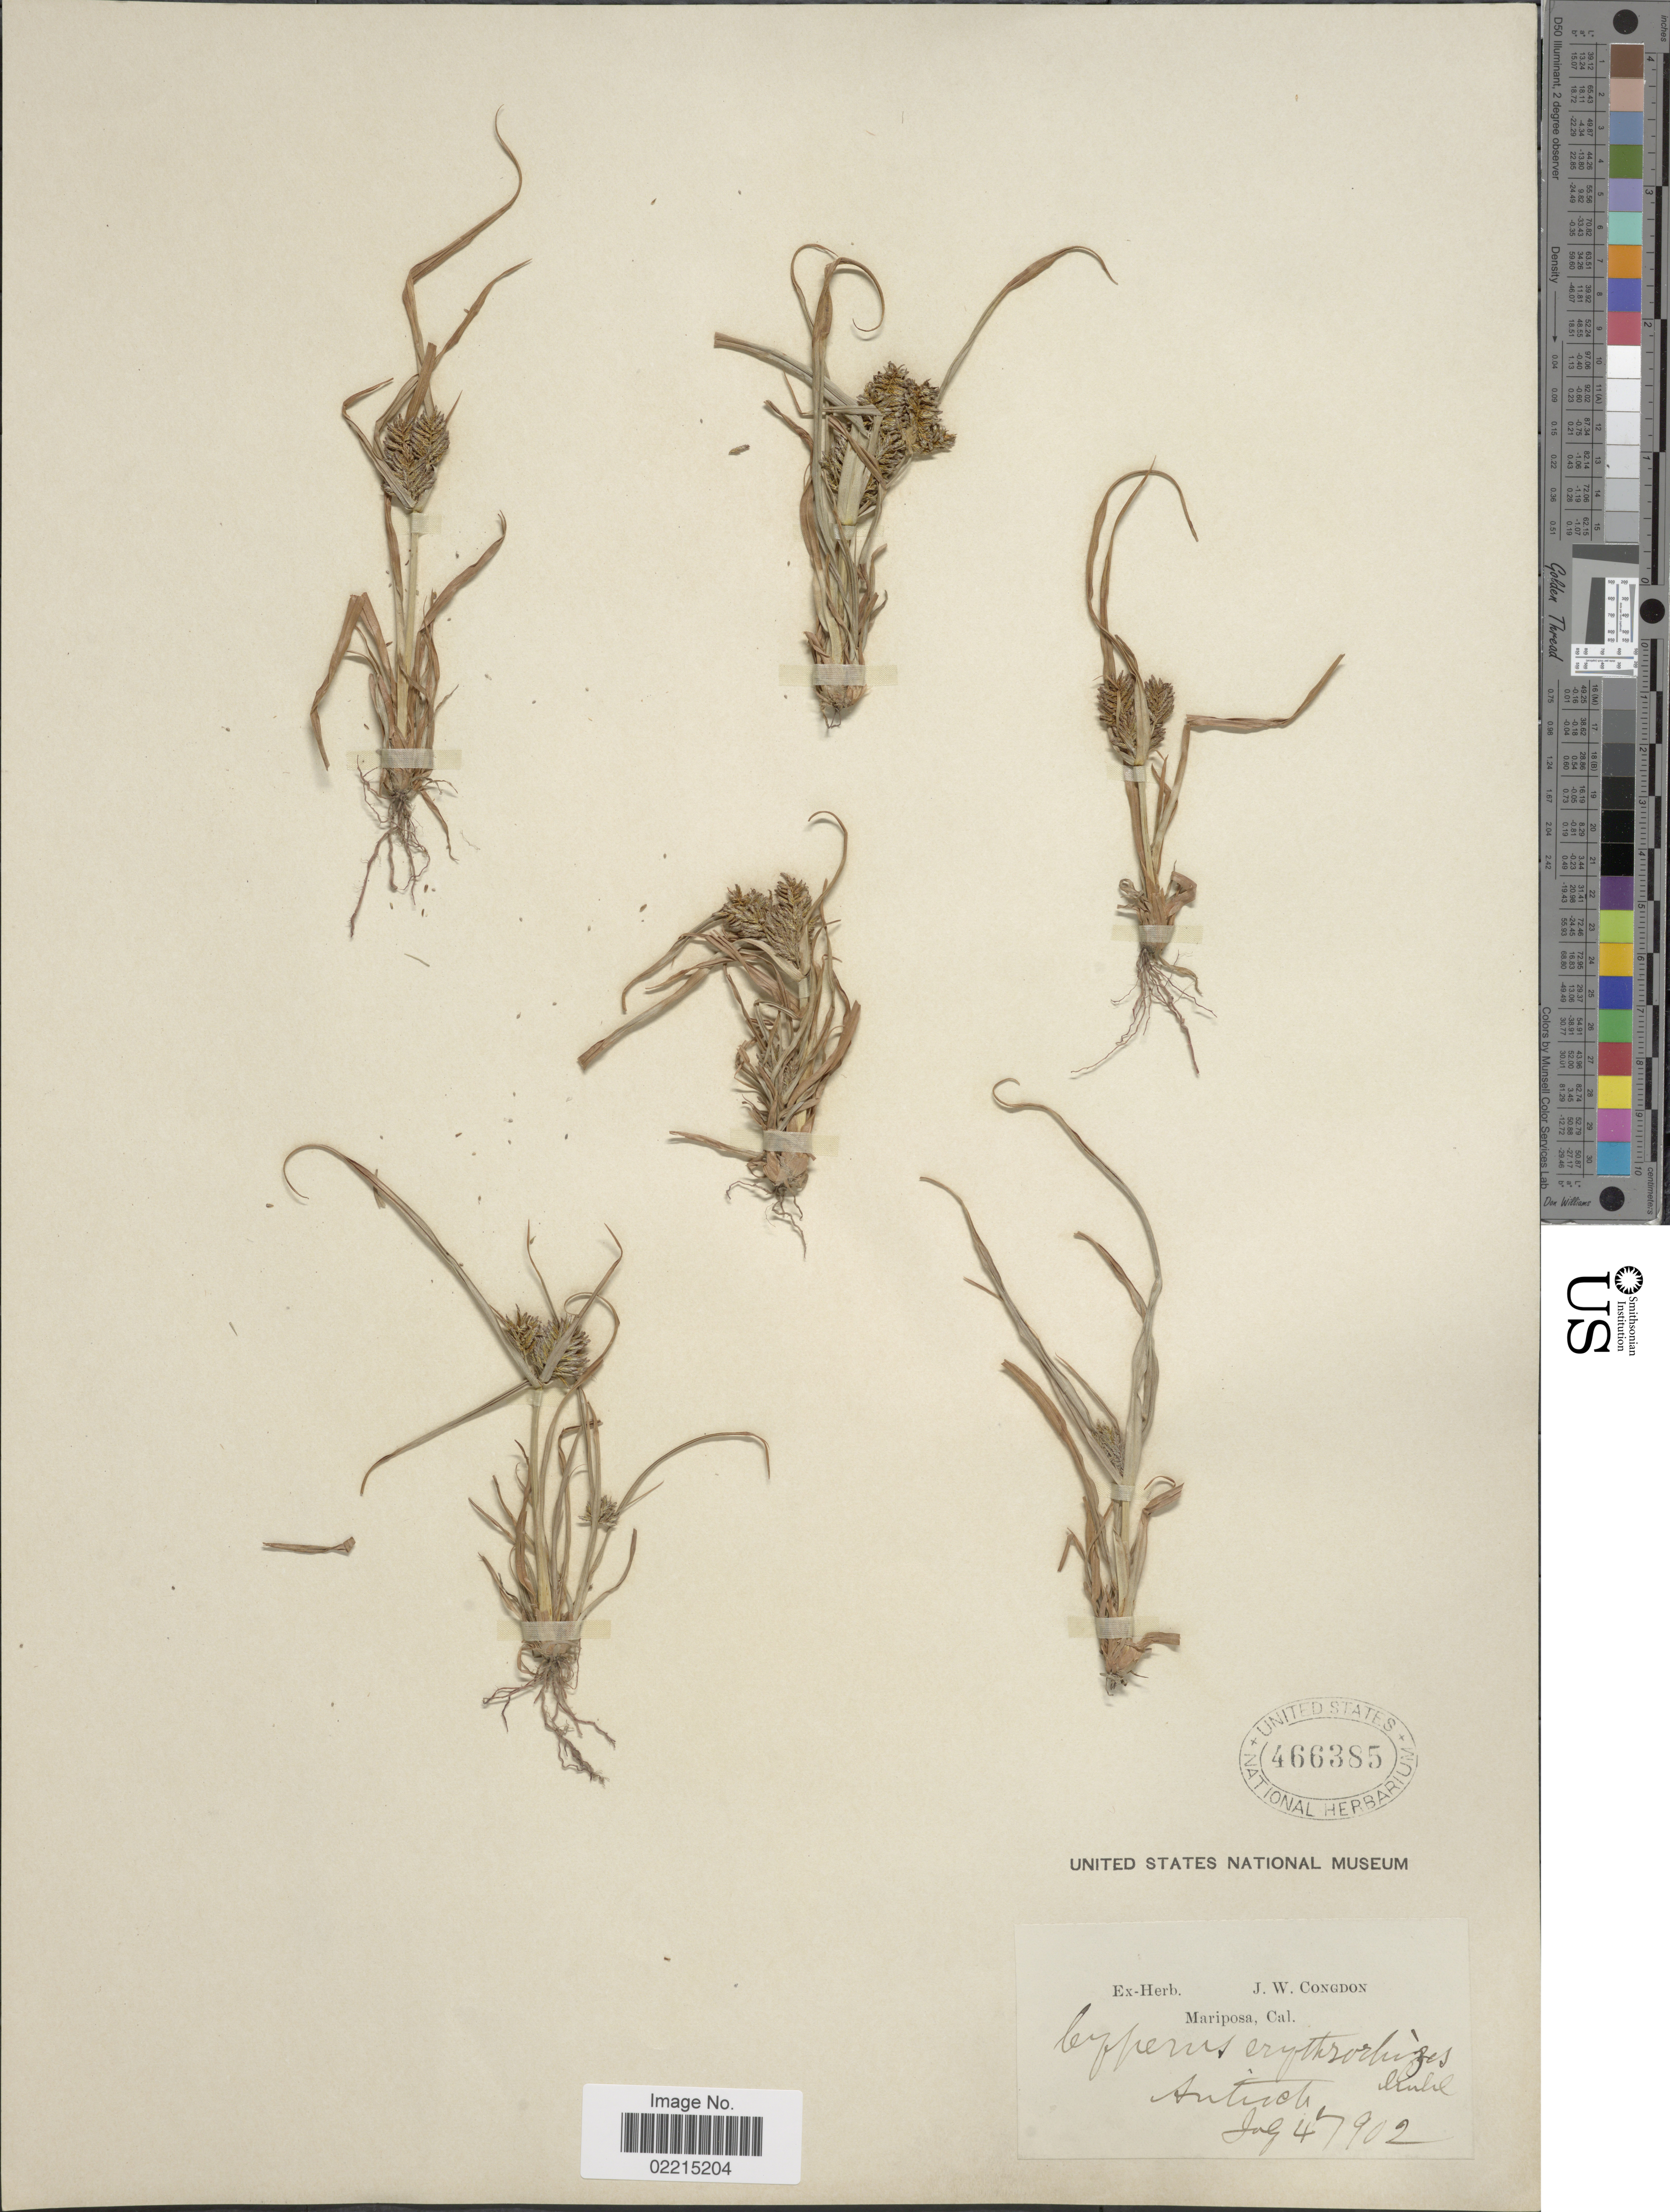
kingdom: Plantae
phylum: Tracheophyta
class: Liliopsida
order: Poales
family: Cyperaceae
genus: Cyperus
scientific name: Cyperus erythrorhizos Muhl.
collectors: ex herb. J. W. Congdon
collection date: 1902-07-04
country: United States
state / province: California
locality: Antioch.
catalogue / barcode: US 466385